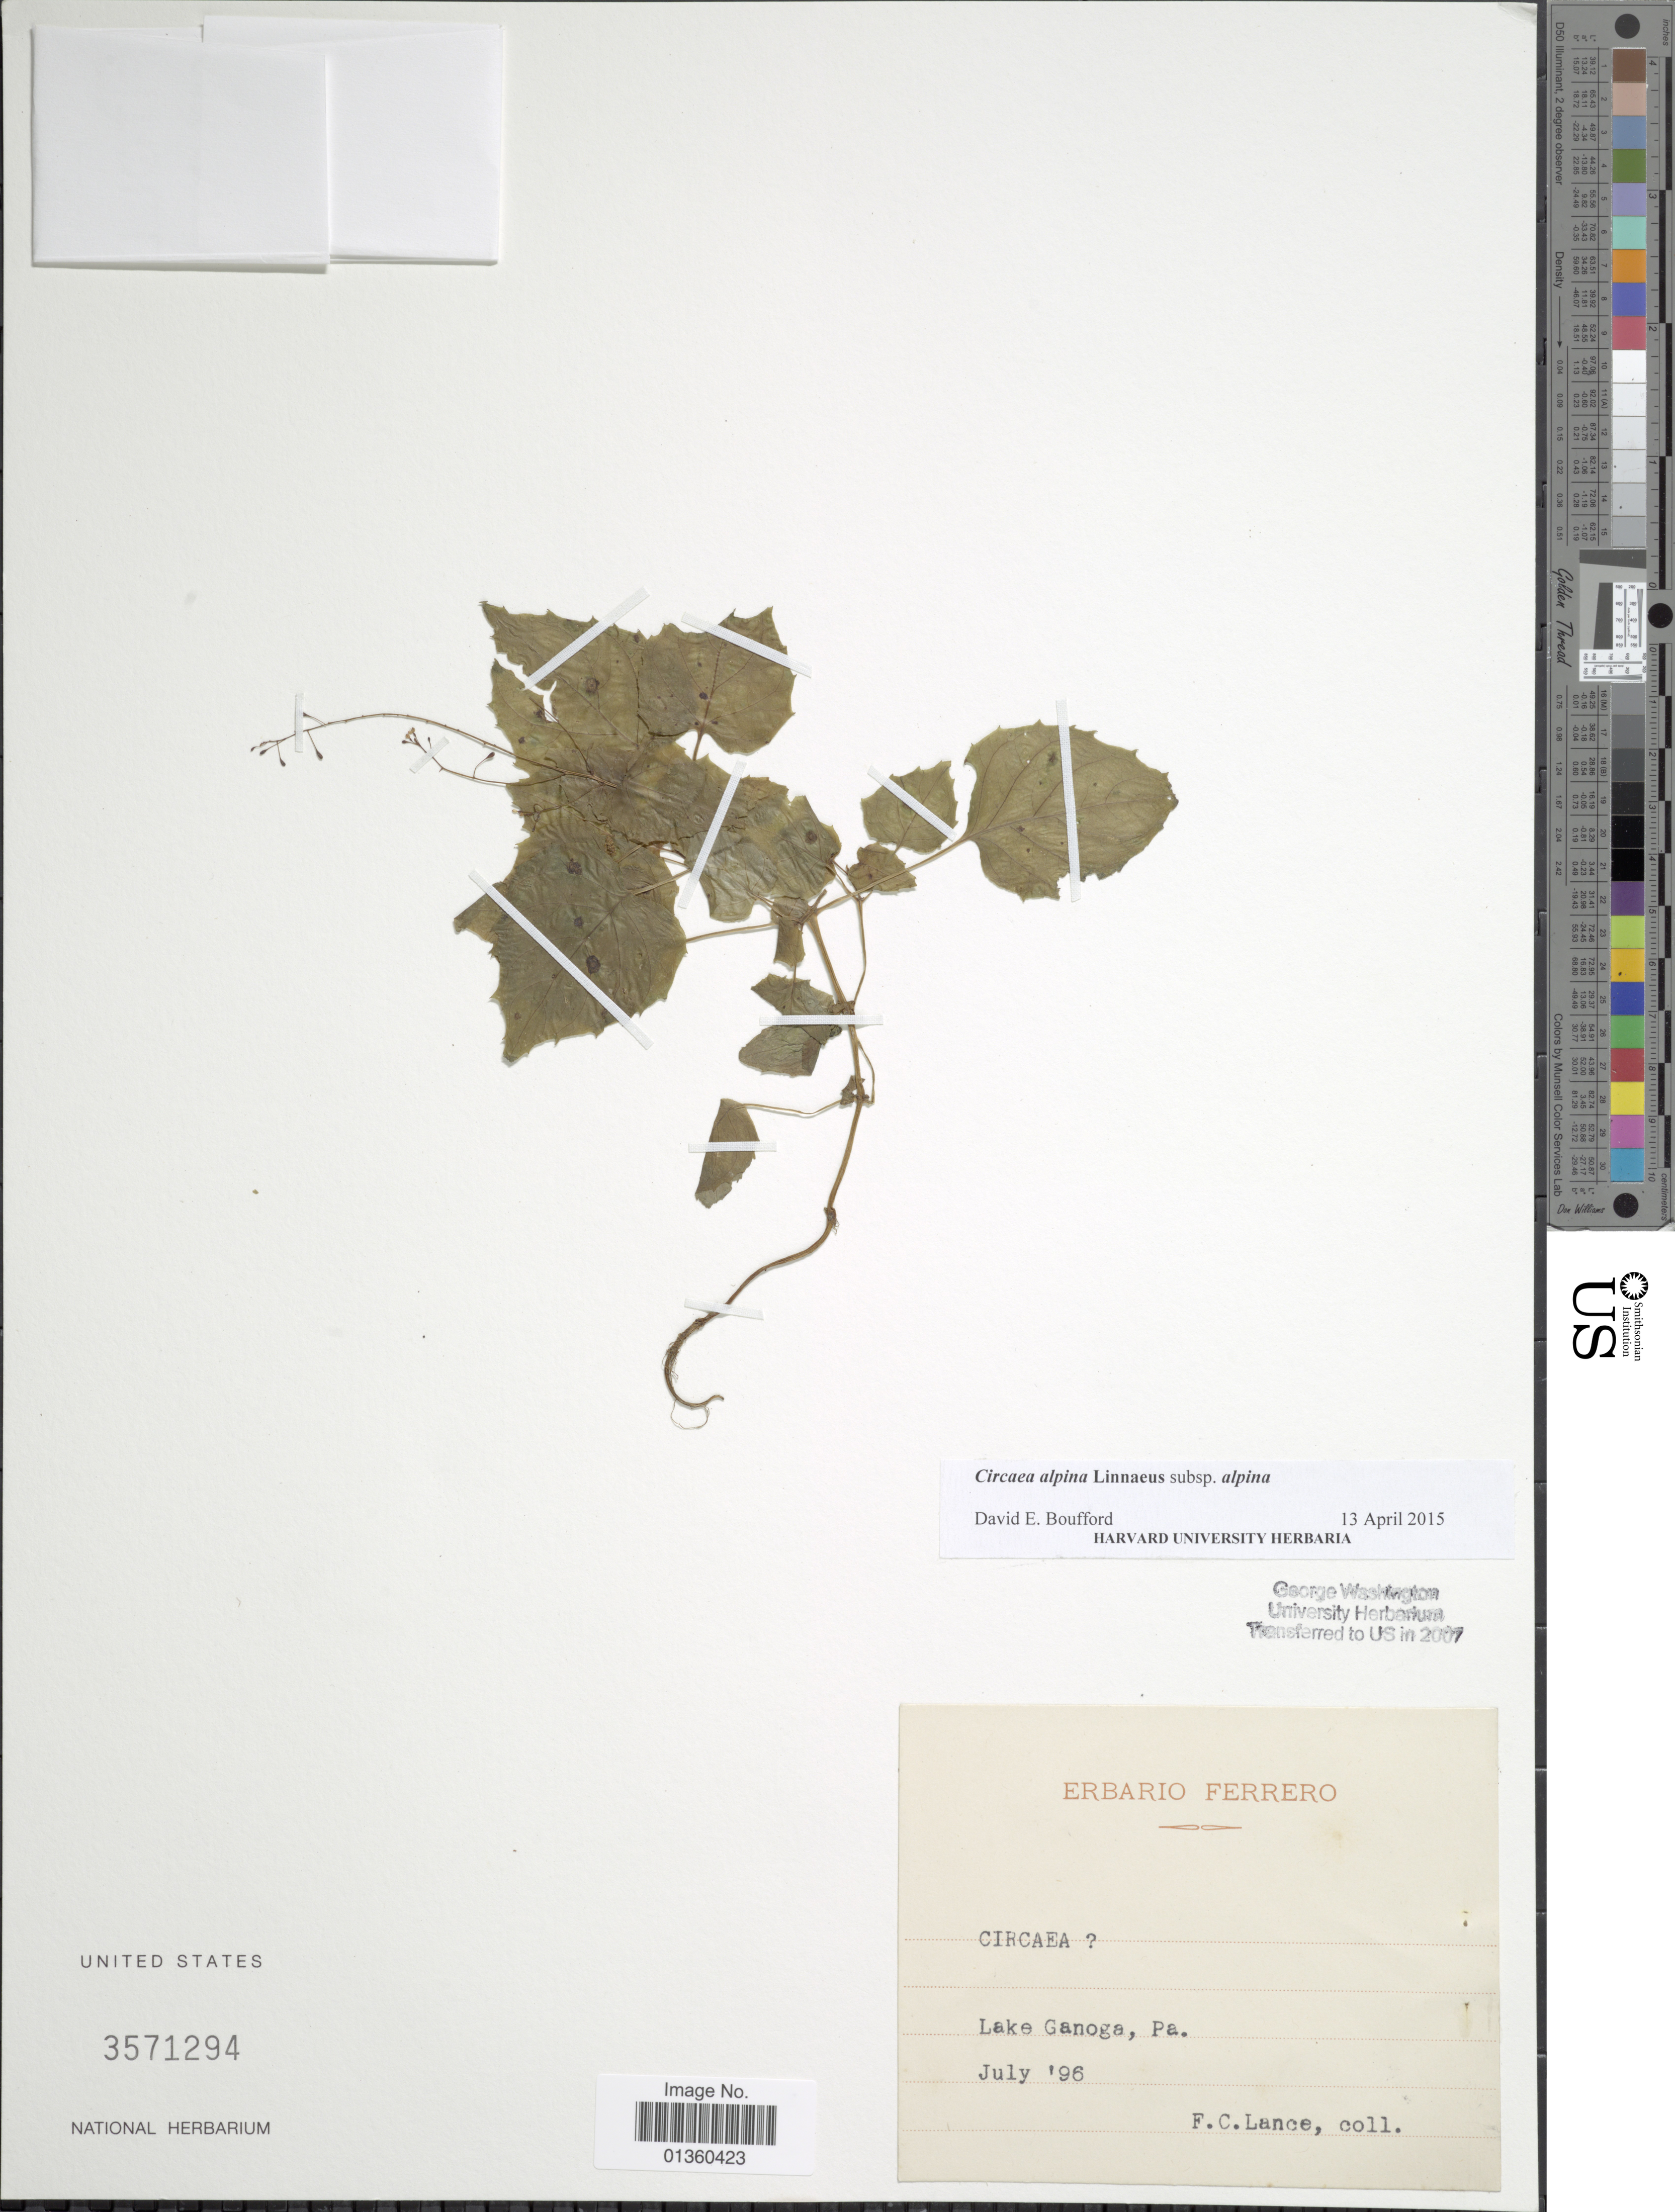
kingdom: Plantae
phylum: Tracheophyta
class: Magnoliopsida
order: Myrtales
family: Onagraceae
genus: Circaea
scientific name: Circaea alpina subsp. alpina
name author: L.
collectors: F. Lance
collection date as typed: Transcribed d/m/y: /7/96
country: United States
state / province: Pennsylvania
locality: Lake Ganoga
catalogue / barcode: US 3571294